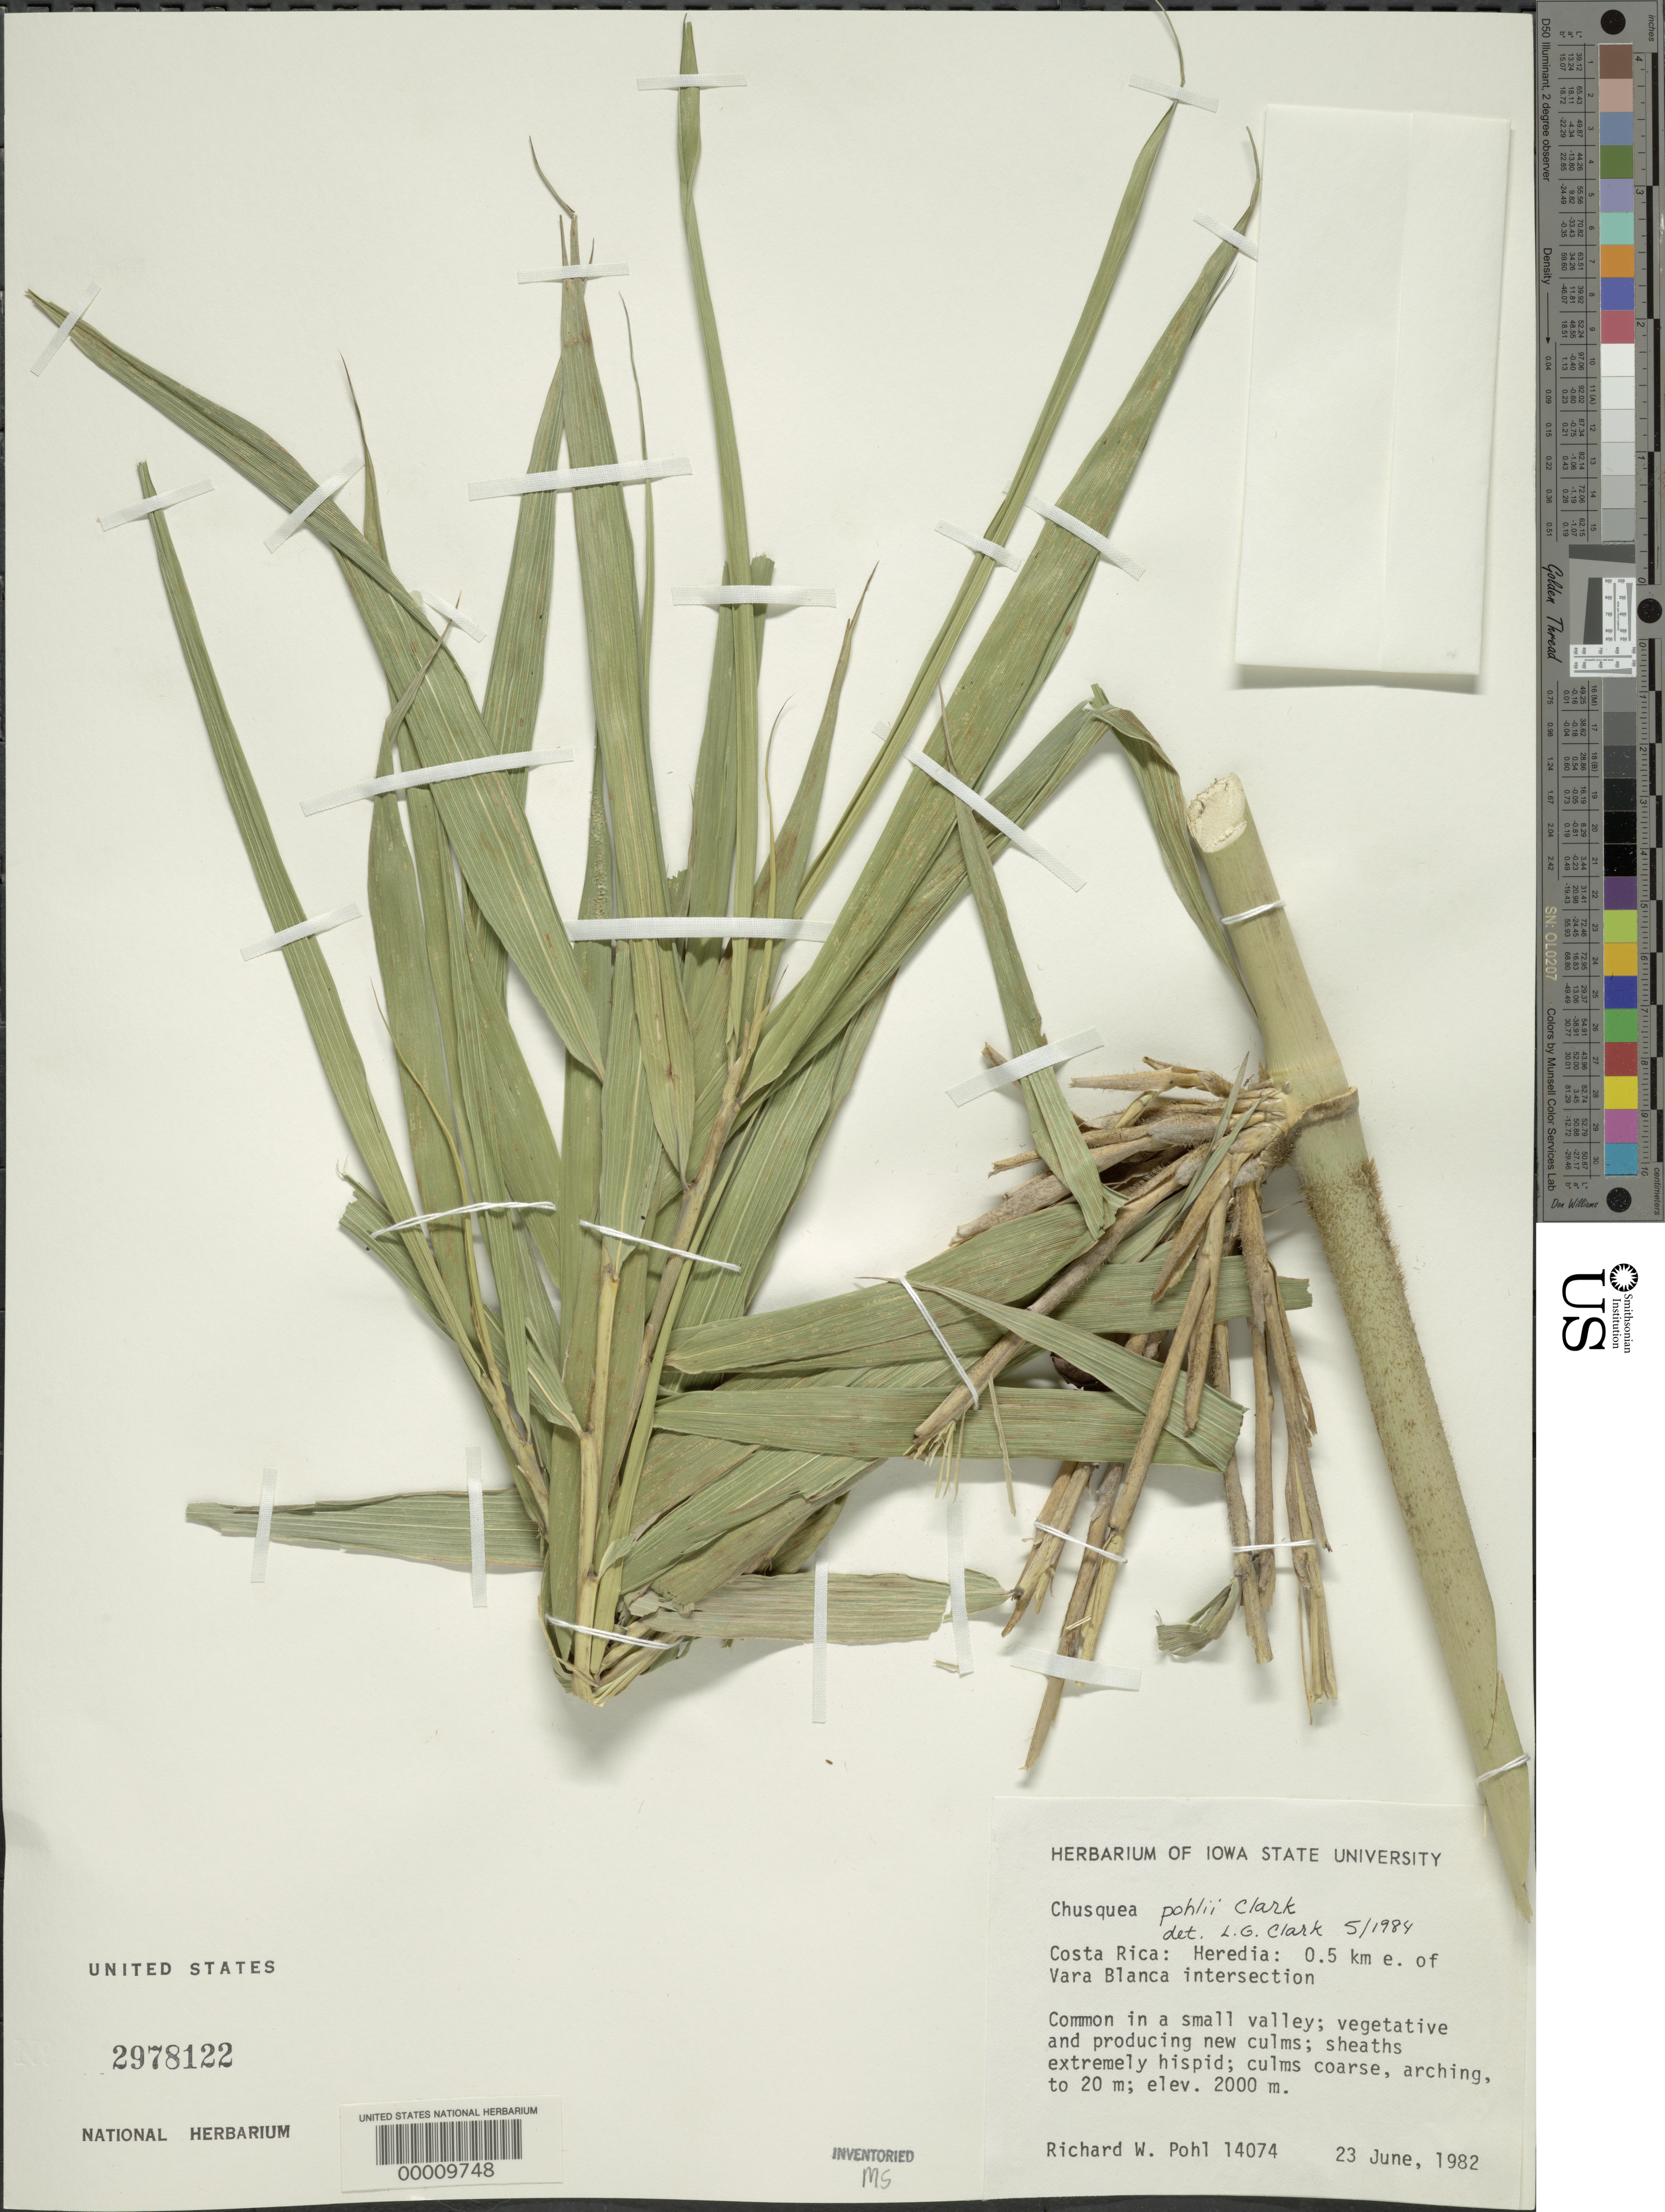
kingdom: Plantae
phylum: Tracheophyta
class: Liliopsida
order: Poales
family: Poaceae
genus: Chusquea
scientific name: Chusquea pohlii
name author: L.G. Clark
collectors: R. W. Pohl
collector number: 14074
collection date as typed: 23 Jun 1982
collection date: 1982-06-23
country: Costa Rica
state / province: Heredia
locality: Vara blanca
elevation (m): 2000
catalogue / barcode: US 2978122